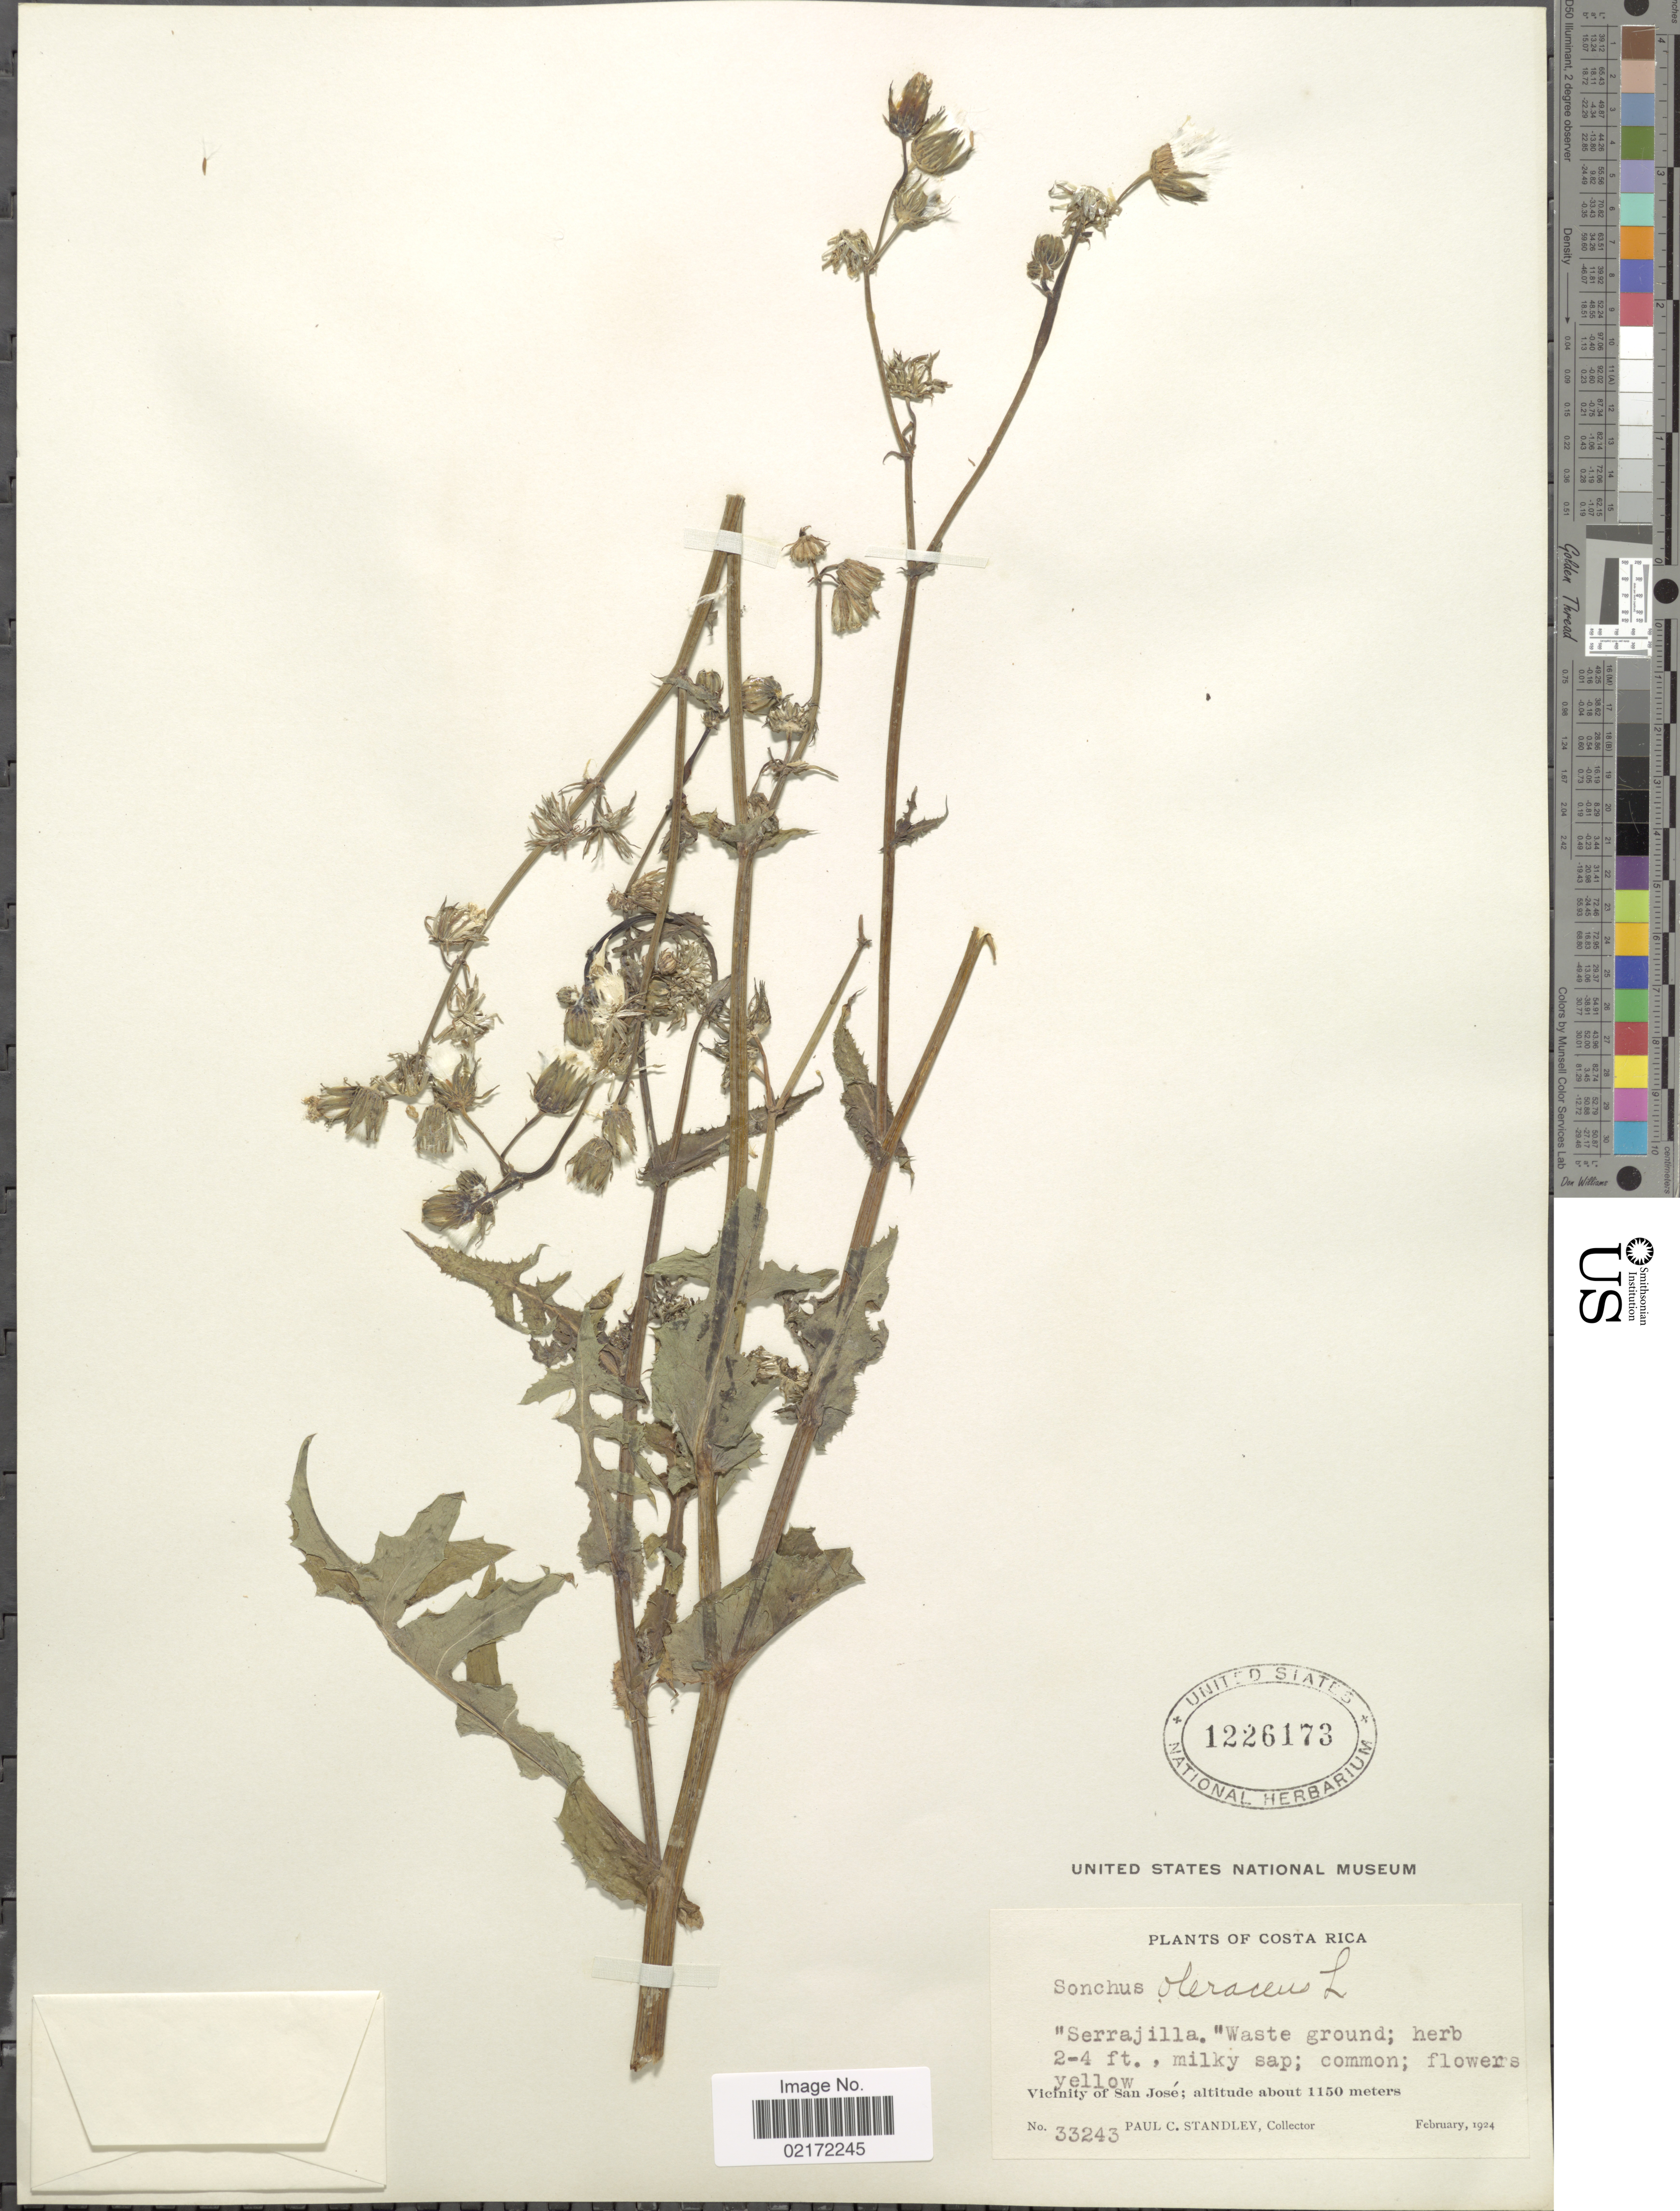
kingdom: Plantae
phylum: Tracheophyta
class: Magnoliopsida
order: Asterales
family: Asteraceae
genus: Sonchus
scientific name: Sonchus oleraceus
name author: L.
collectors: P. C. Standley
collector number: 33243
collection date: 1924-02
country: Costa Rica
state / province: San José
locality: Vicinity of San José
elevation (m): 1150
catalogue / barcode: US 1226173